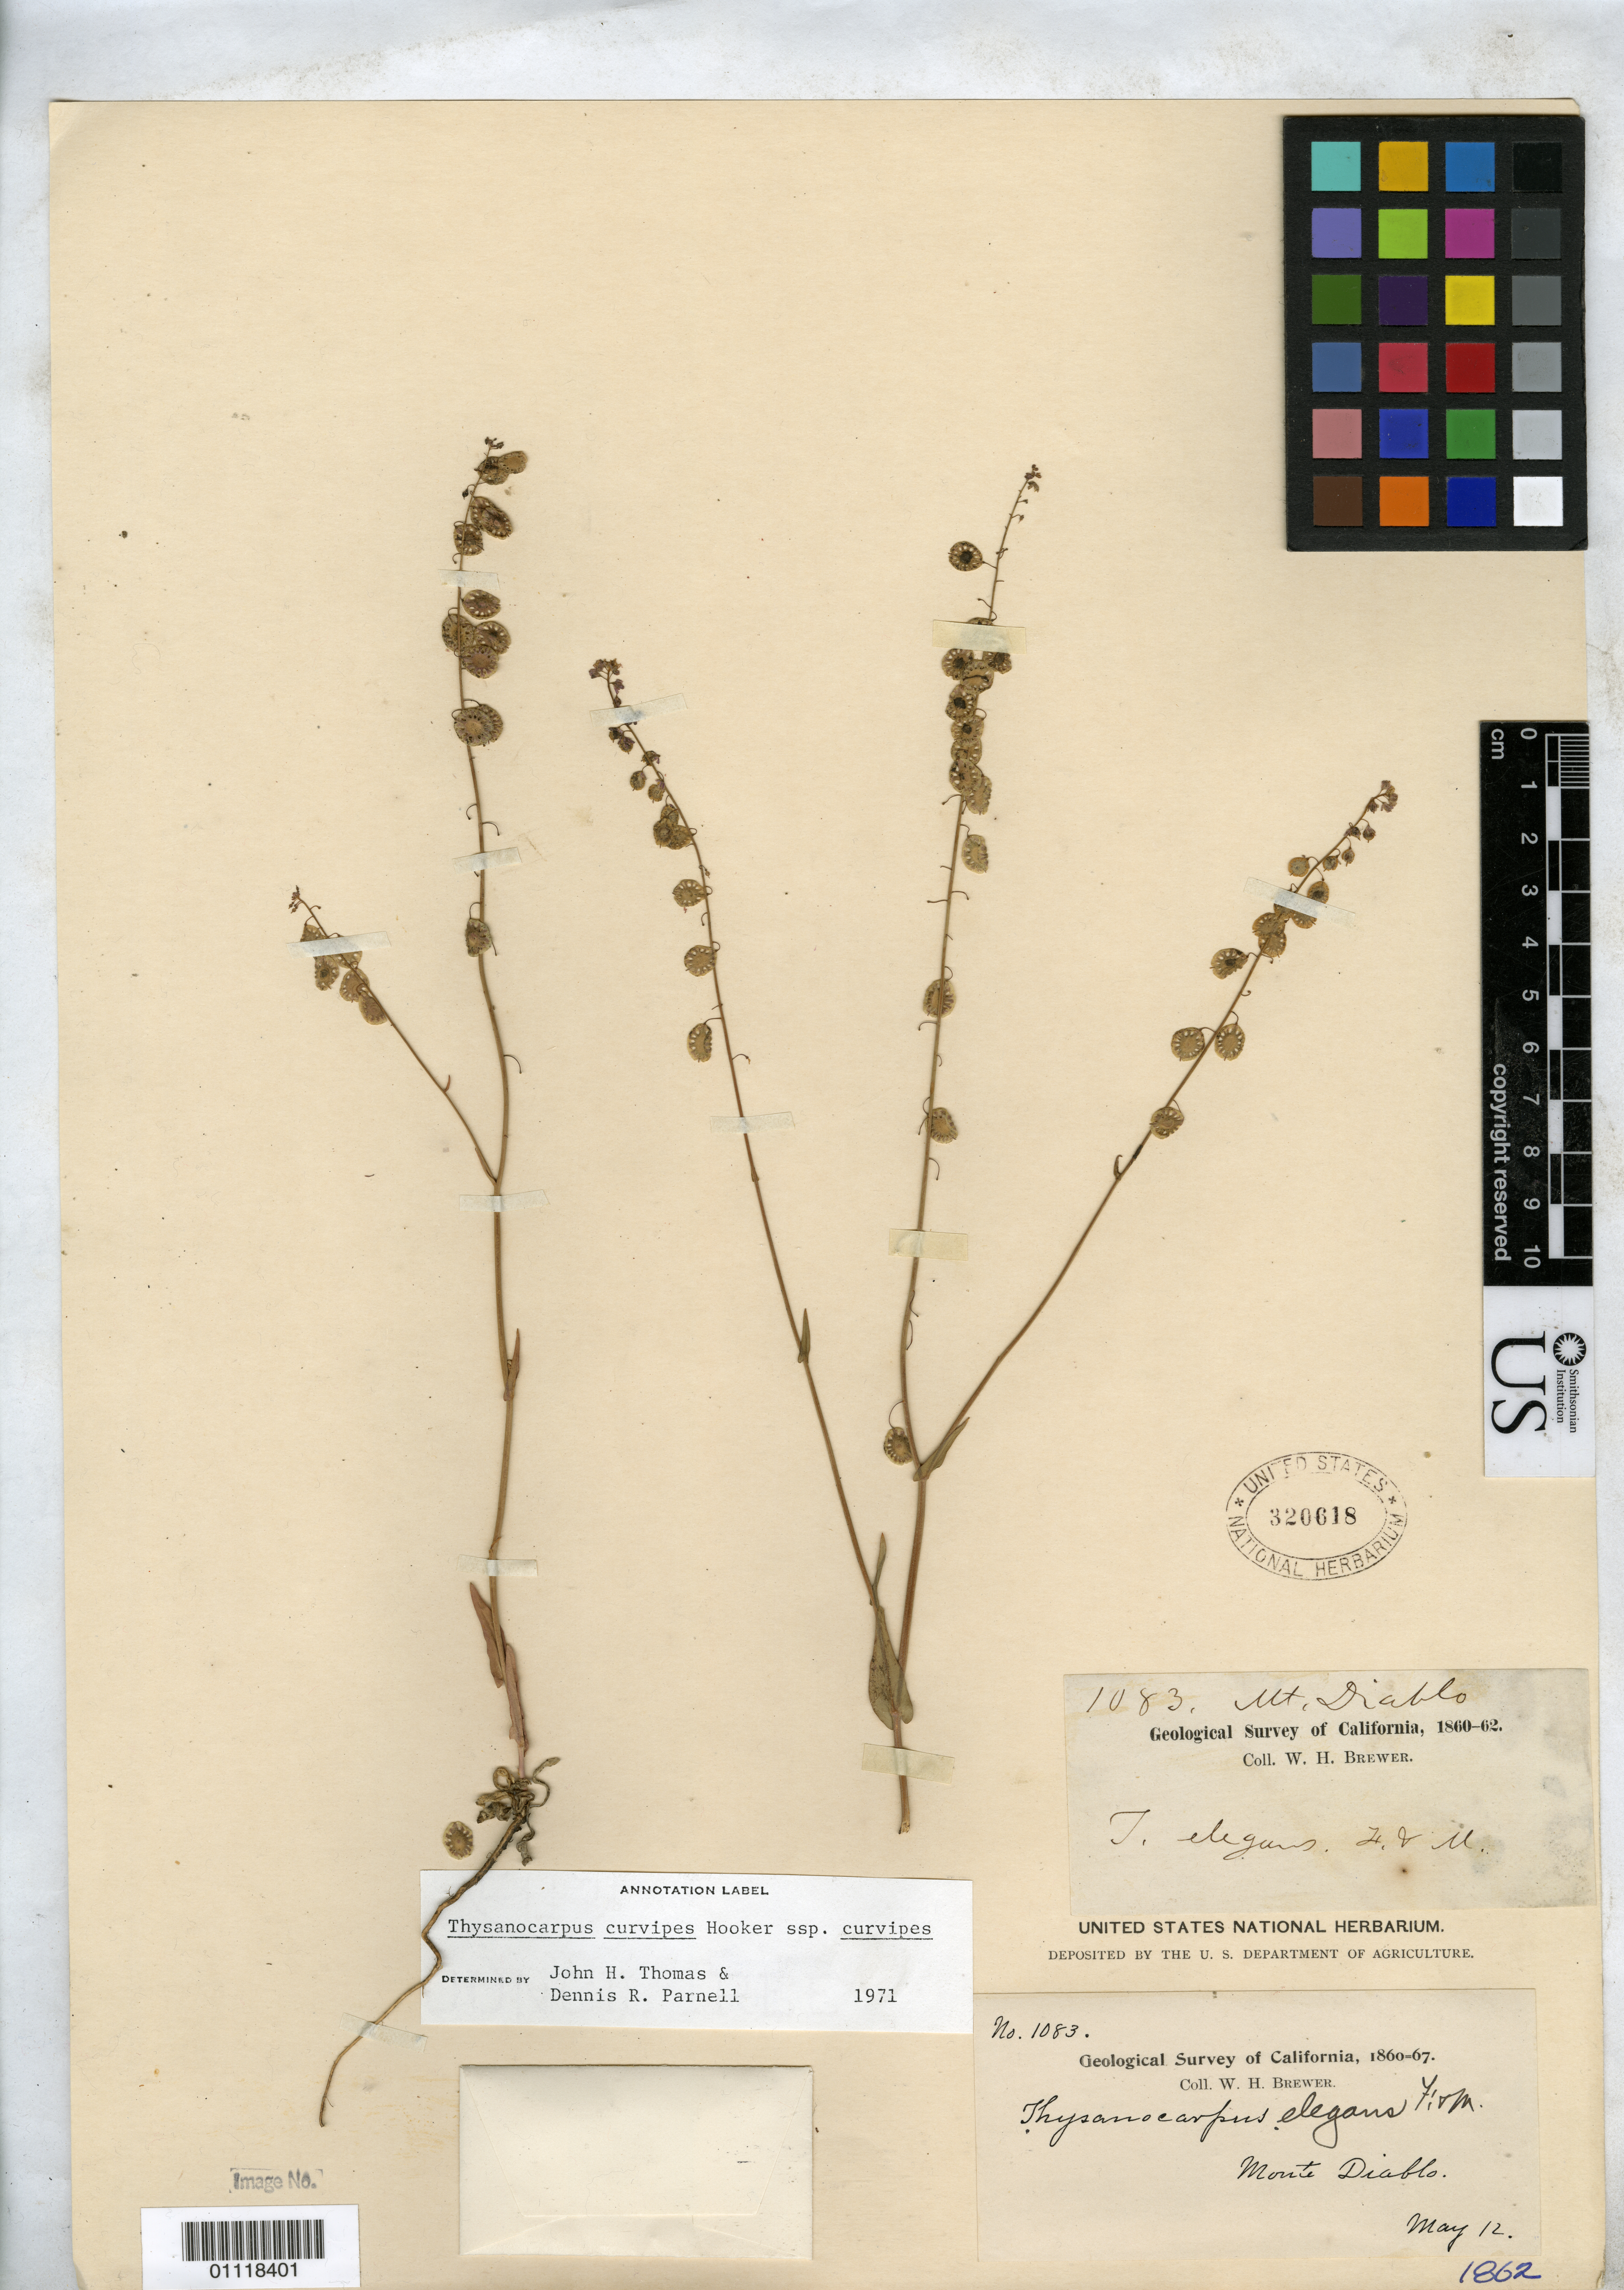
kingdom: Plantae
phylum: Tracheophyta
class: Magnoliopsida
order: Brassicales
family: Brassicaceae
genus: Thysanocarpus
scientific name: Thysanocarpus curvipes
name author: Hook.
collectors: W. H. Brewer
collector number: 1083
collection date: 1862-05-12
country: United States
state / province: California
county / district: Contra Costa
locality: North of Monte Diablo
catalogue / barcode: US 320618